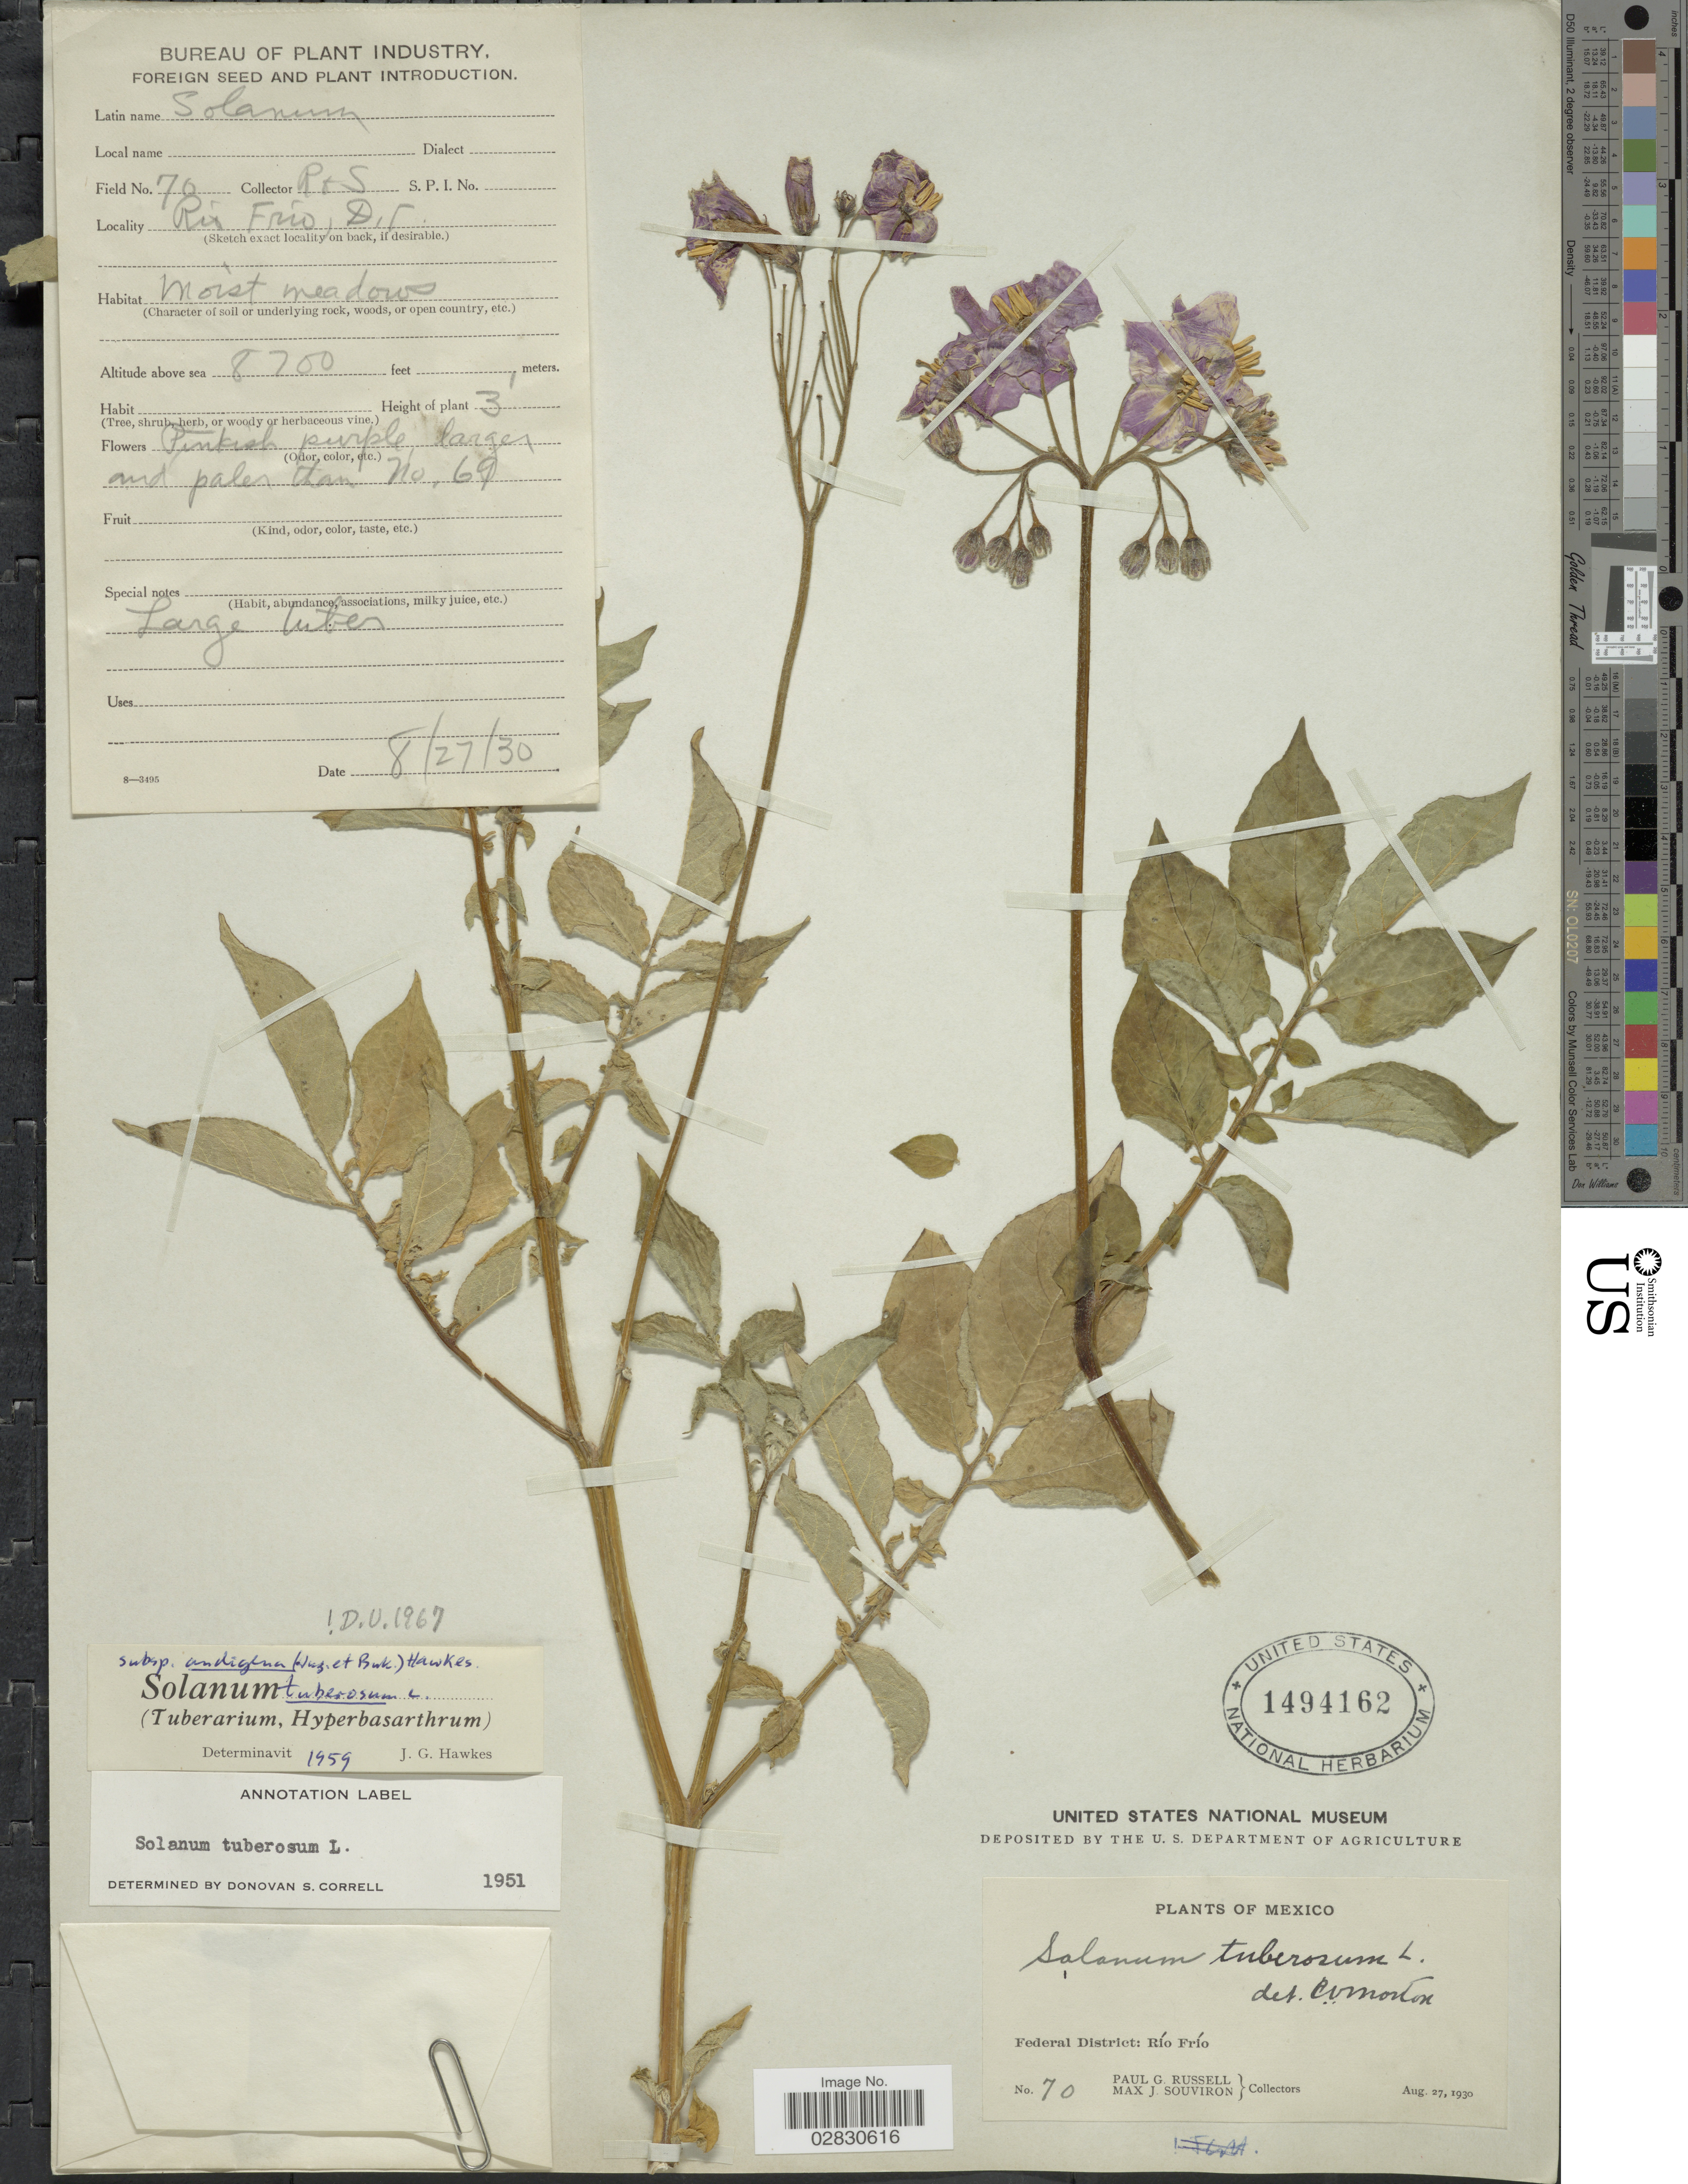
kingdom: Plantae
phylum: Tracheophyta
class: Magnoliopsida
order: Solanales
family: Solanaceae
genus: Solanum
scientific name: Solanum tuberosum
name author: L.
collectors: P. G. Russell & M. J. Souviron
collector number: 70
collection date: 1930-08-27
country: Mexico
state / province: Distrito Federal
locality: Federal District: Río Frío.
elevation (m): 2652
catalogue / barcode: US 1494162